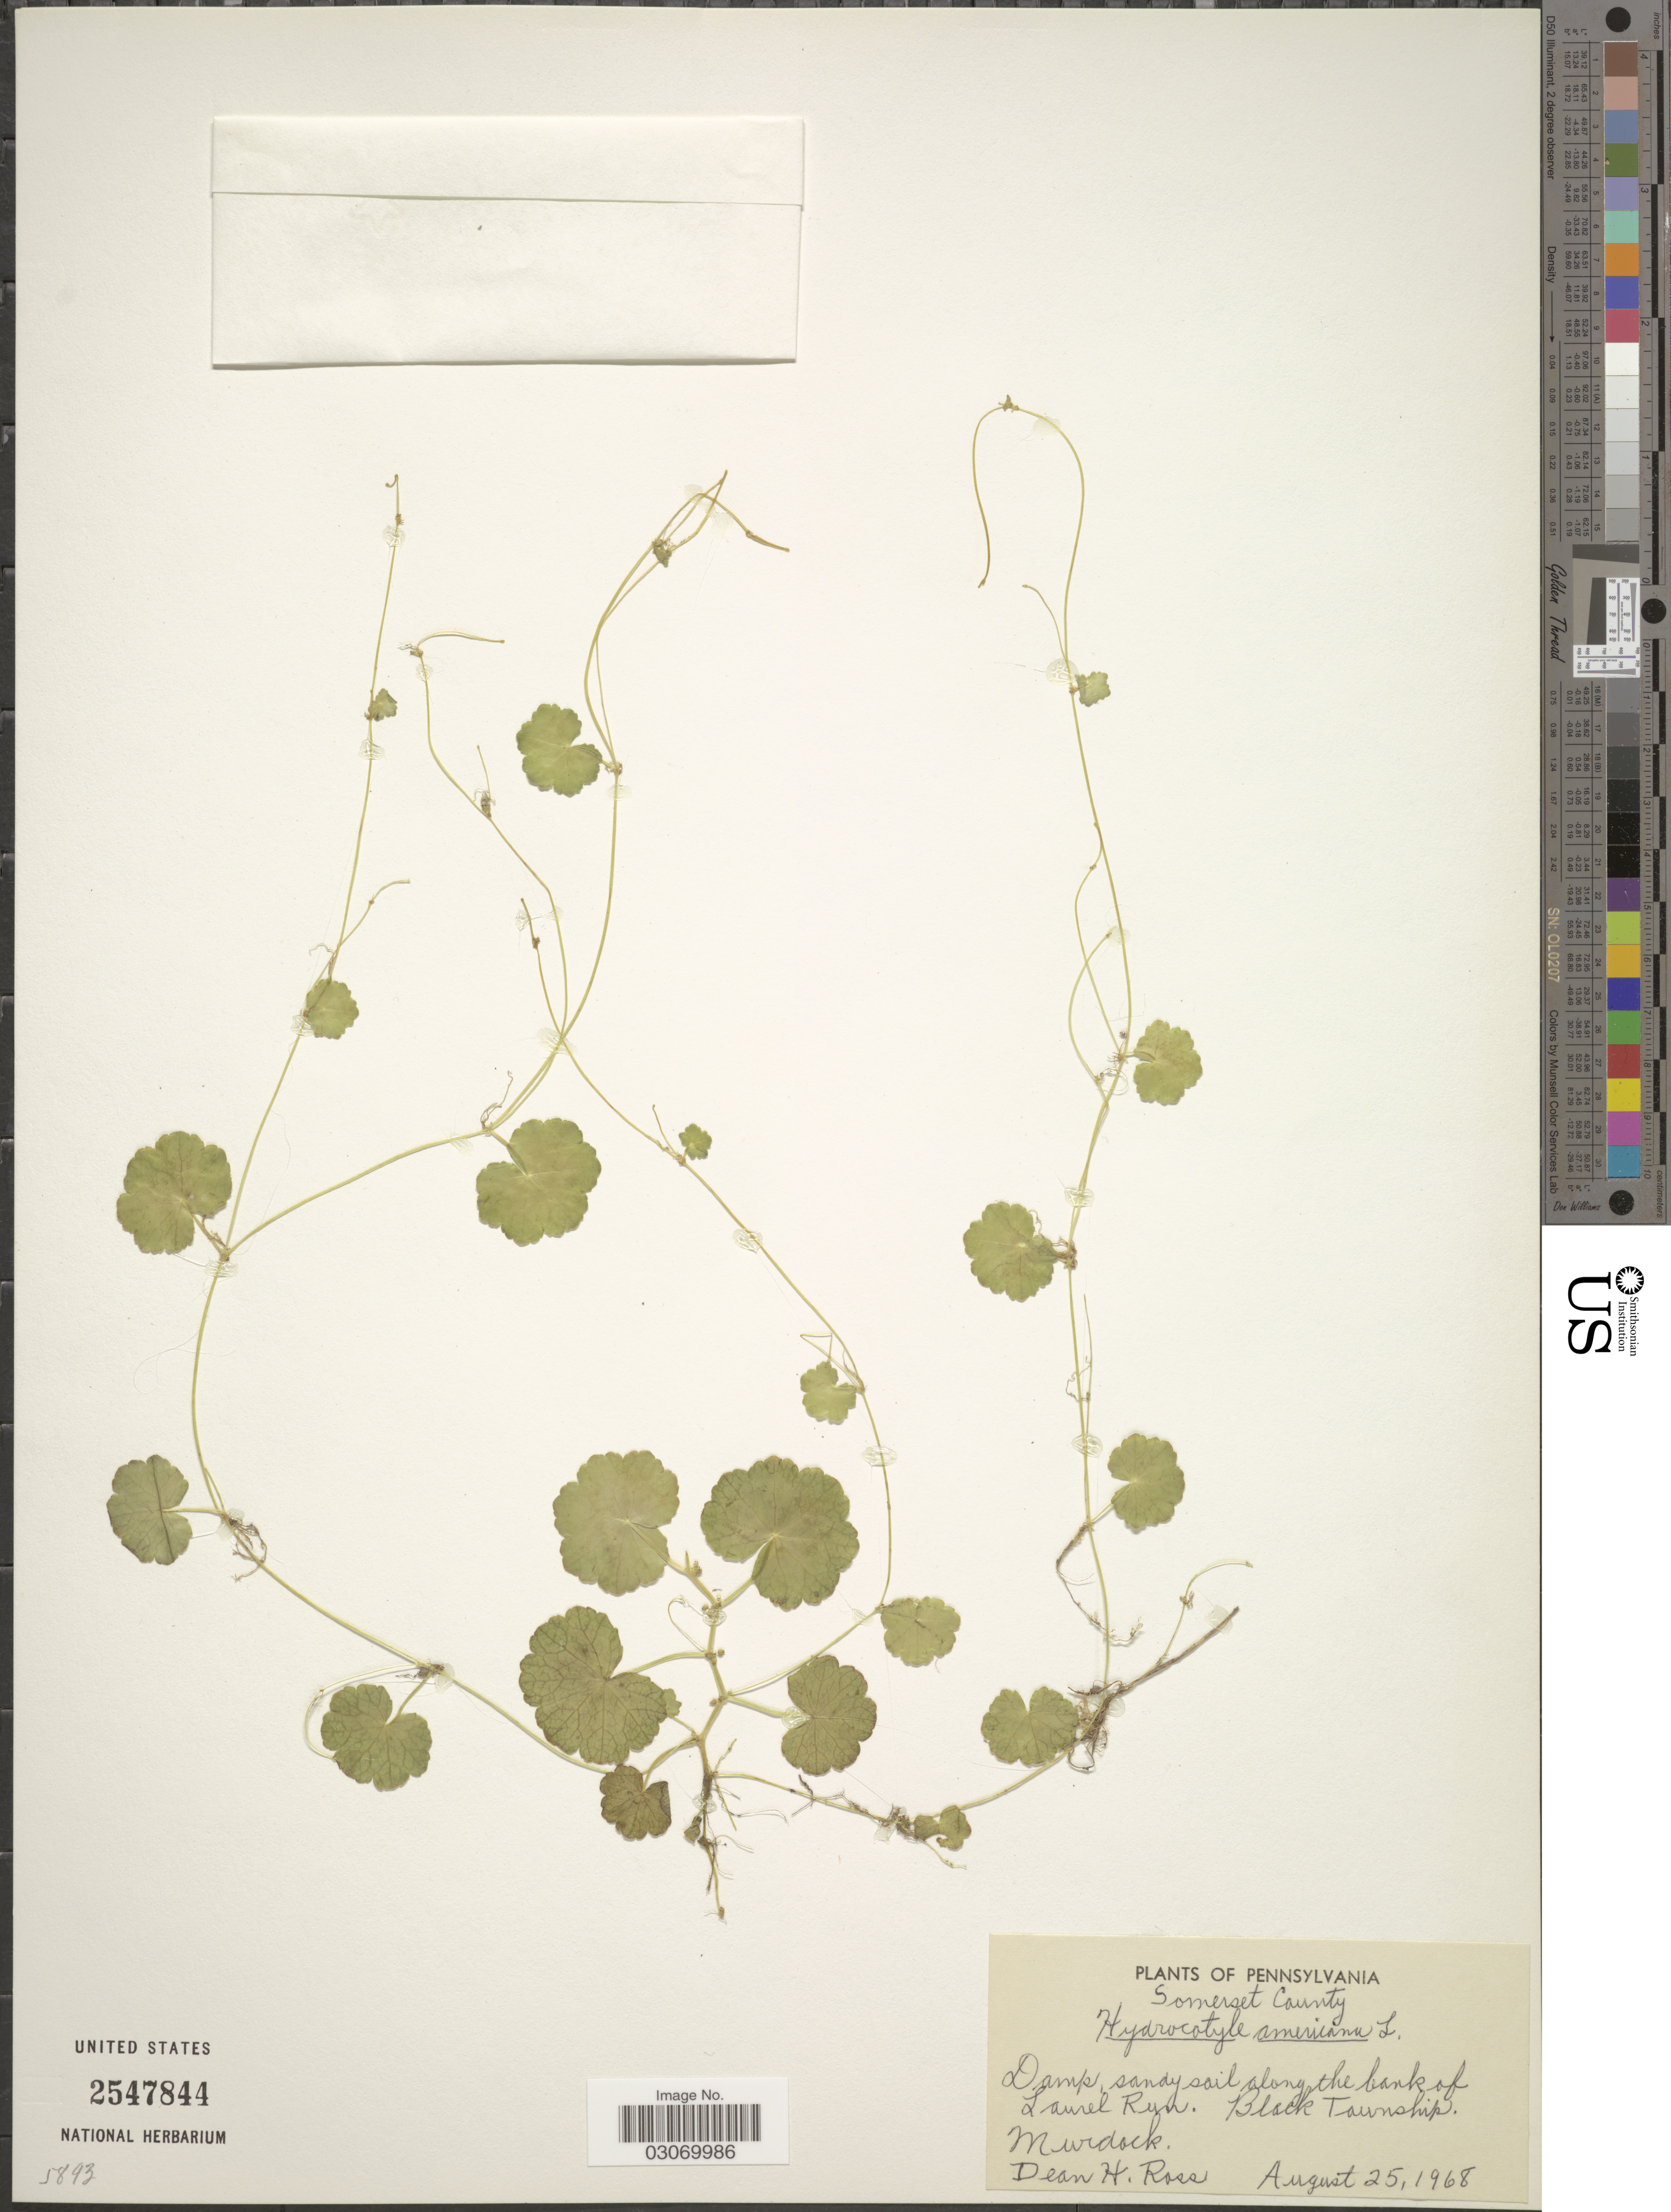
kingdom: Plantae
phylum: Tracheophyta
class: Magnoliopsida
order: Apiales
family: Araliaceae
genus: Hydrocotyle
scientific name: Hydrocotyle americana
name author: L.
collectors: D. Ross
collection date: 1968-08-25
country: United States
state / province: Pennsylvania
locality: Somerset County. Laurel Run. Black Township. Murdock.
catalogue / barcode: US 2547844